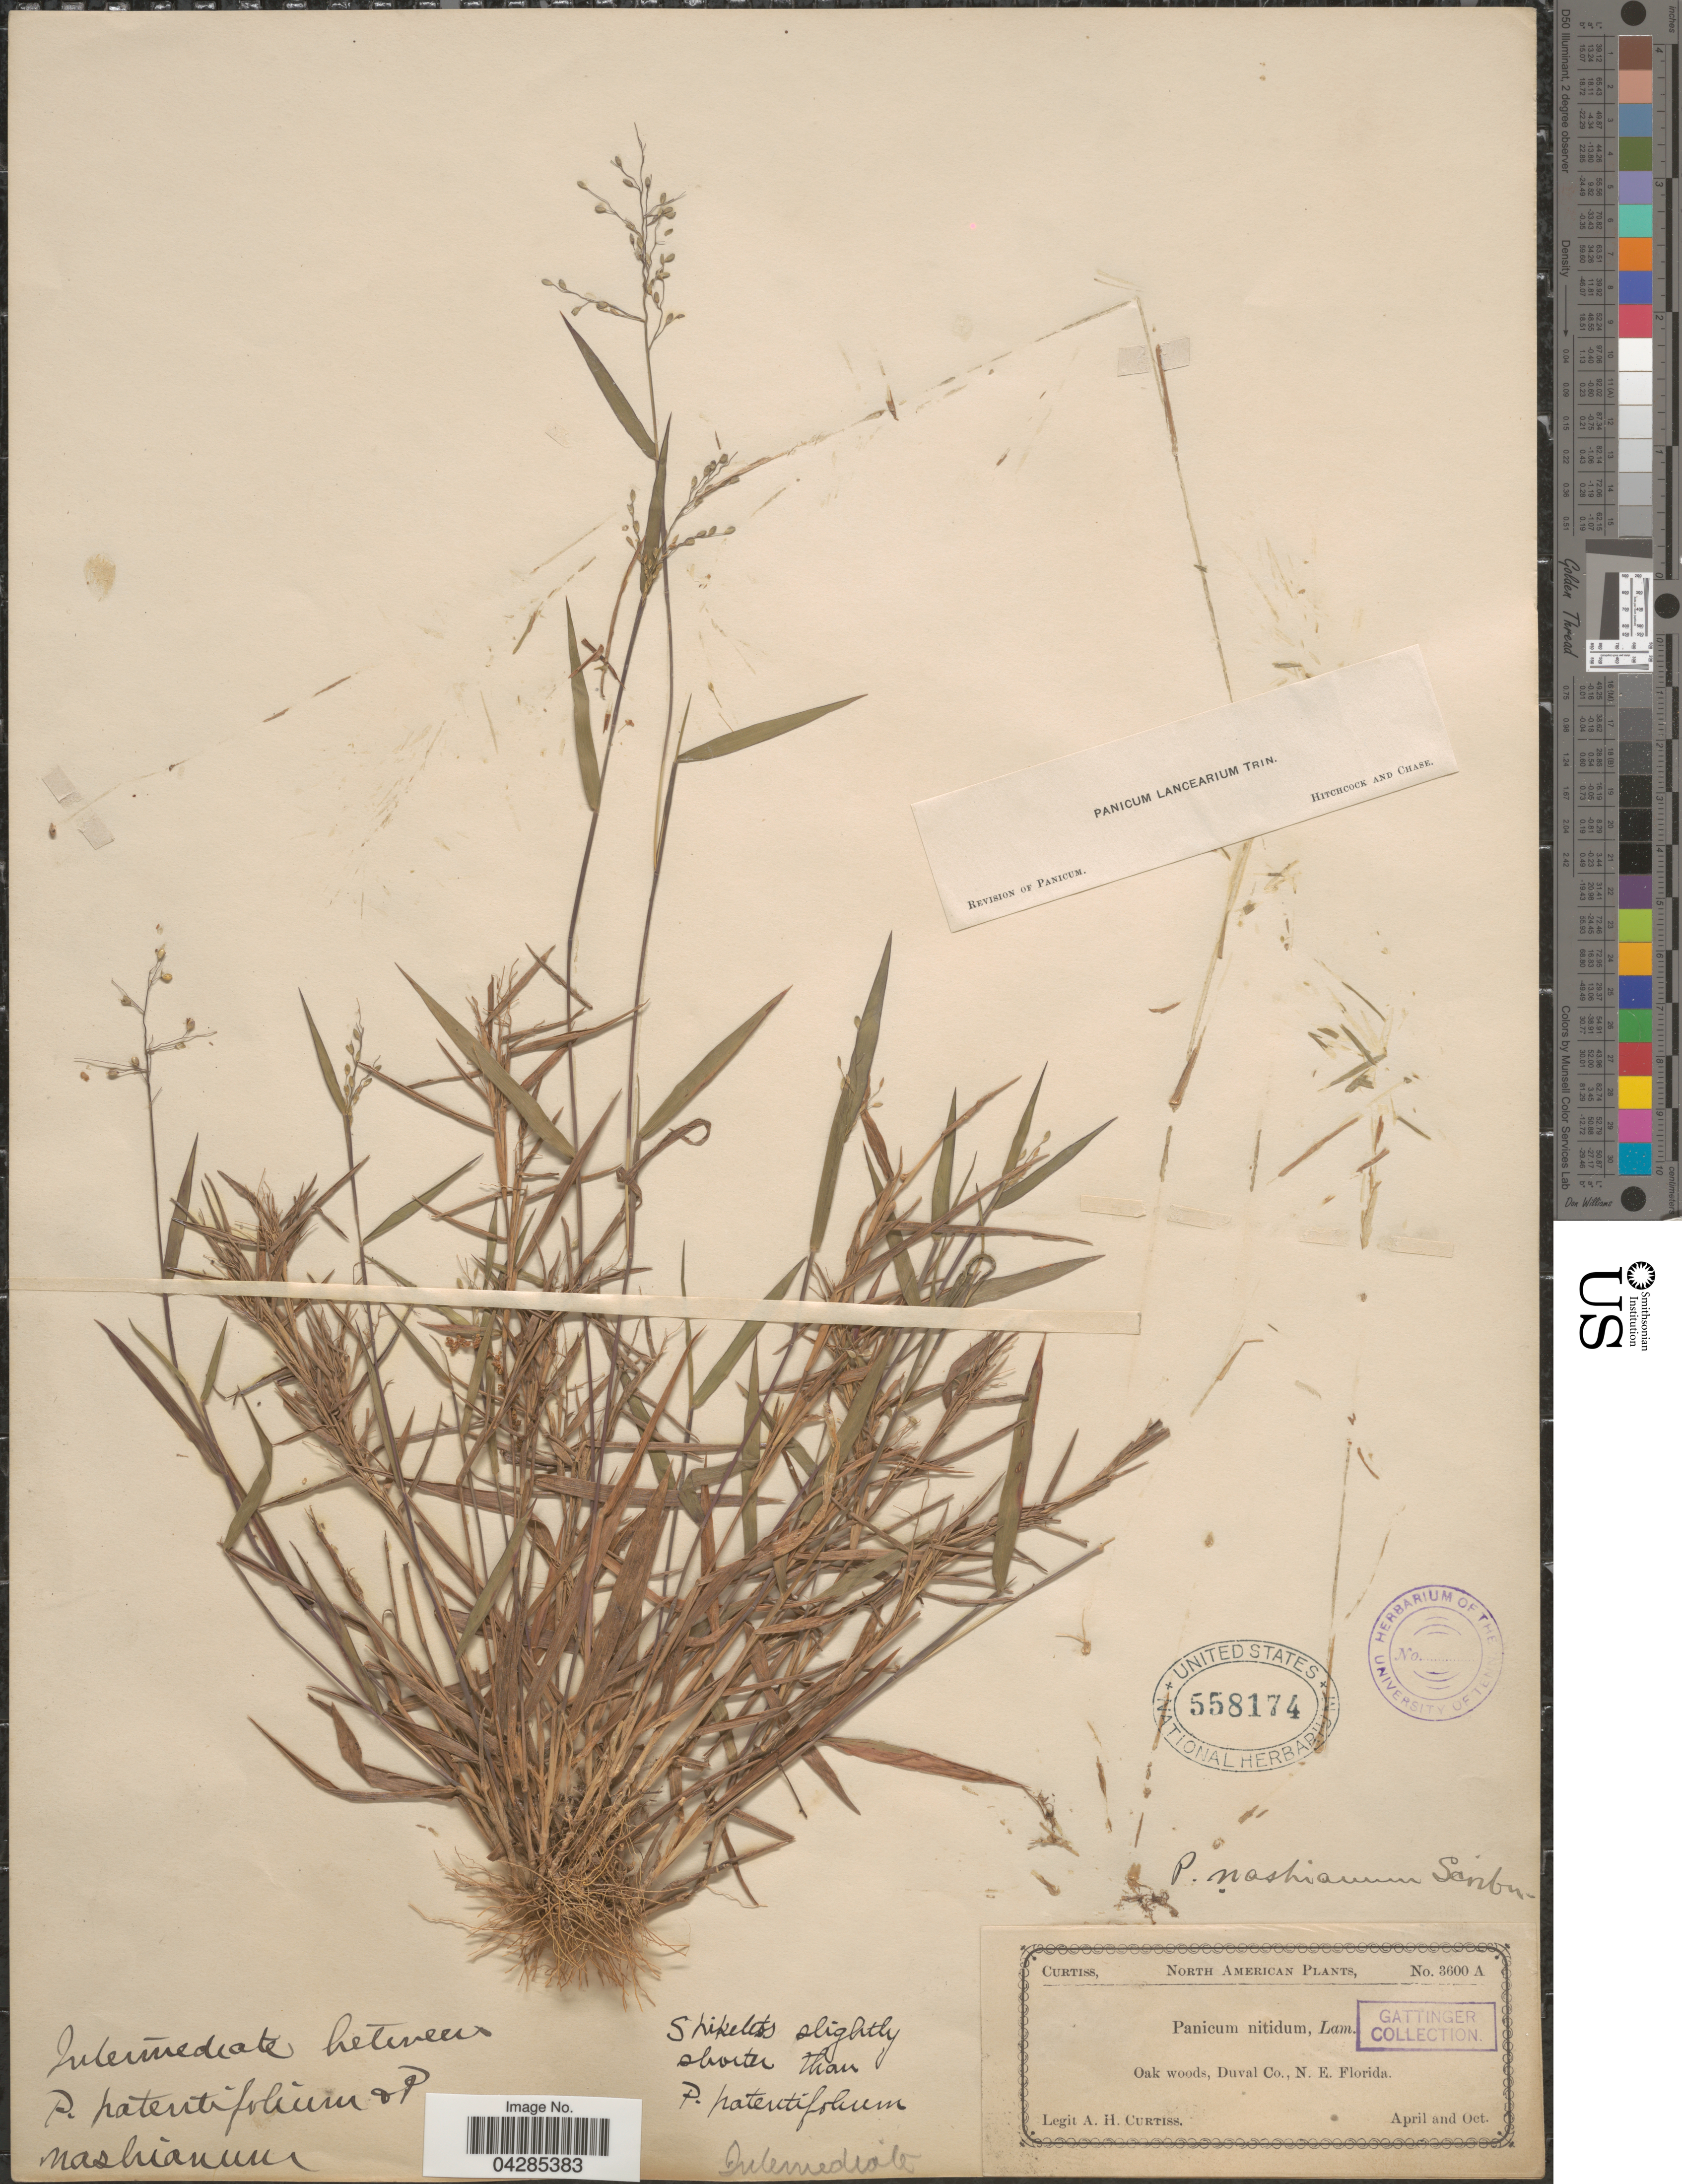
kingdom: Plantae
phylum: Tracheophyta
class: Liliopsida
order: Poales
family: Poaceae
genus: Dichanthelium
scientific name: Dichanthelium portoricense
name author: (Desv. ex Ham.) B.F. Hansen & Wunderlin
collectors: A. H. Curtiss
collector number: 3600A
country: United States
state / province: Florida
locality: Oak woods, Duval Co., N. E. Florida.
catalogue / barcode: US 558174